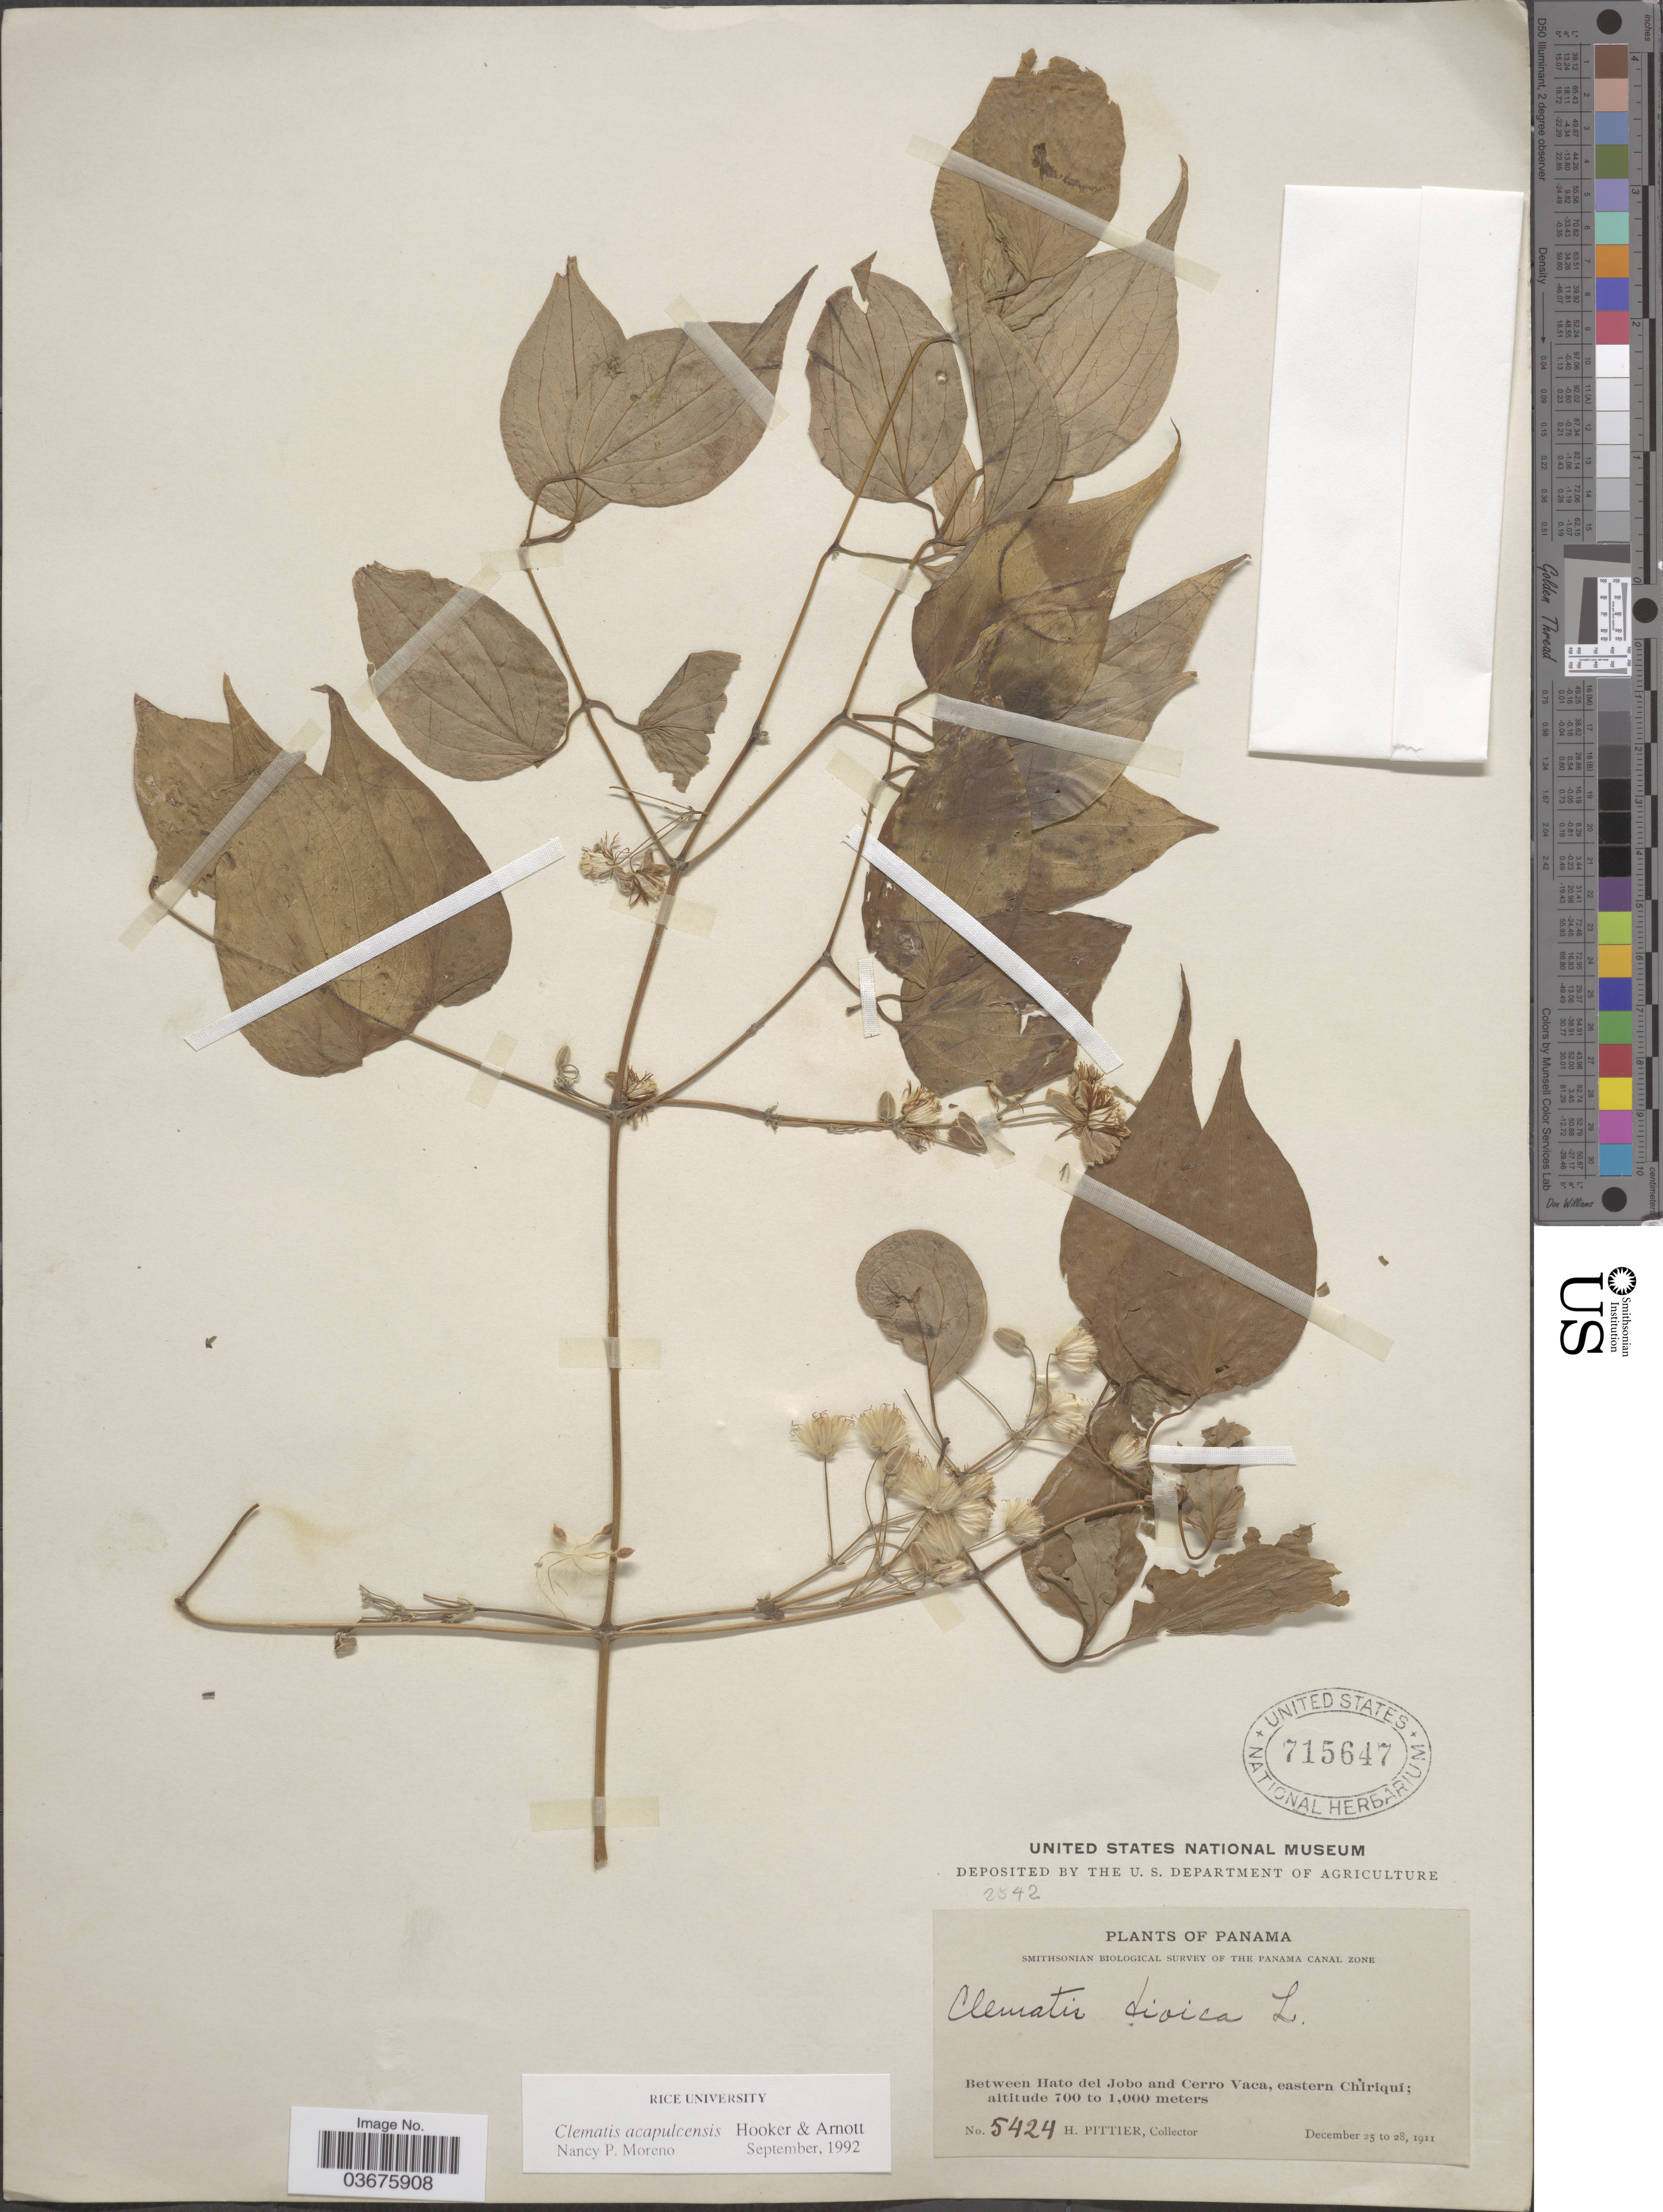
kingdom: Plantae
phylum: Tracheophyta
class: Magnoliopsida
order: Ranunculales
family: Ranunculaceae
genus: Clematis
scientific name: Clematis acapulcensis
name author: Hook. & Arn.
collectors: H. F. Pittier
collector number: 5424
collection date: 1911-12-25/1911-12-28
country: Panama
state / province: Chiriqui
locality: Between Hato del Jobo and Cerro Vaca, eastern Chiriqui.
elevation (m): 700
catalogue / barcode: US 715647